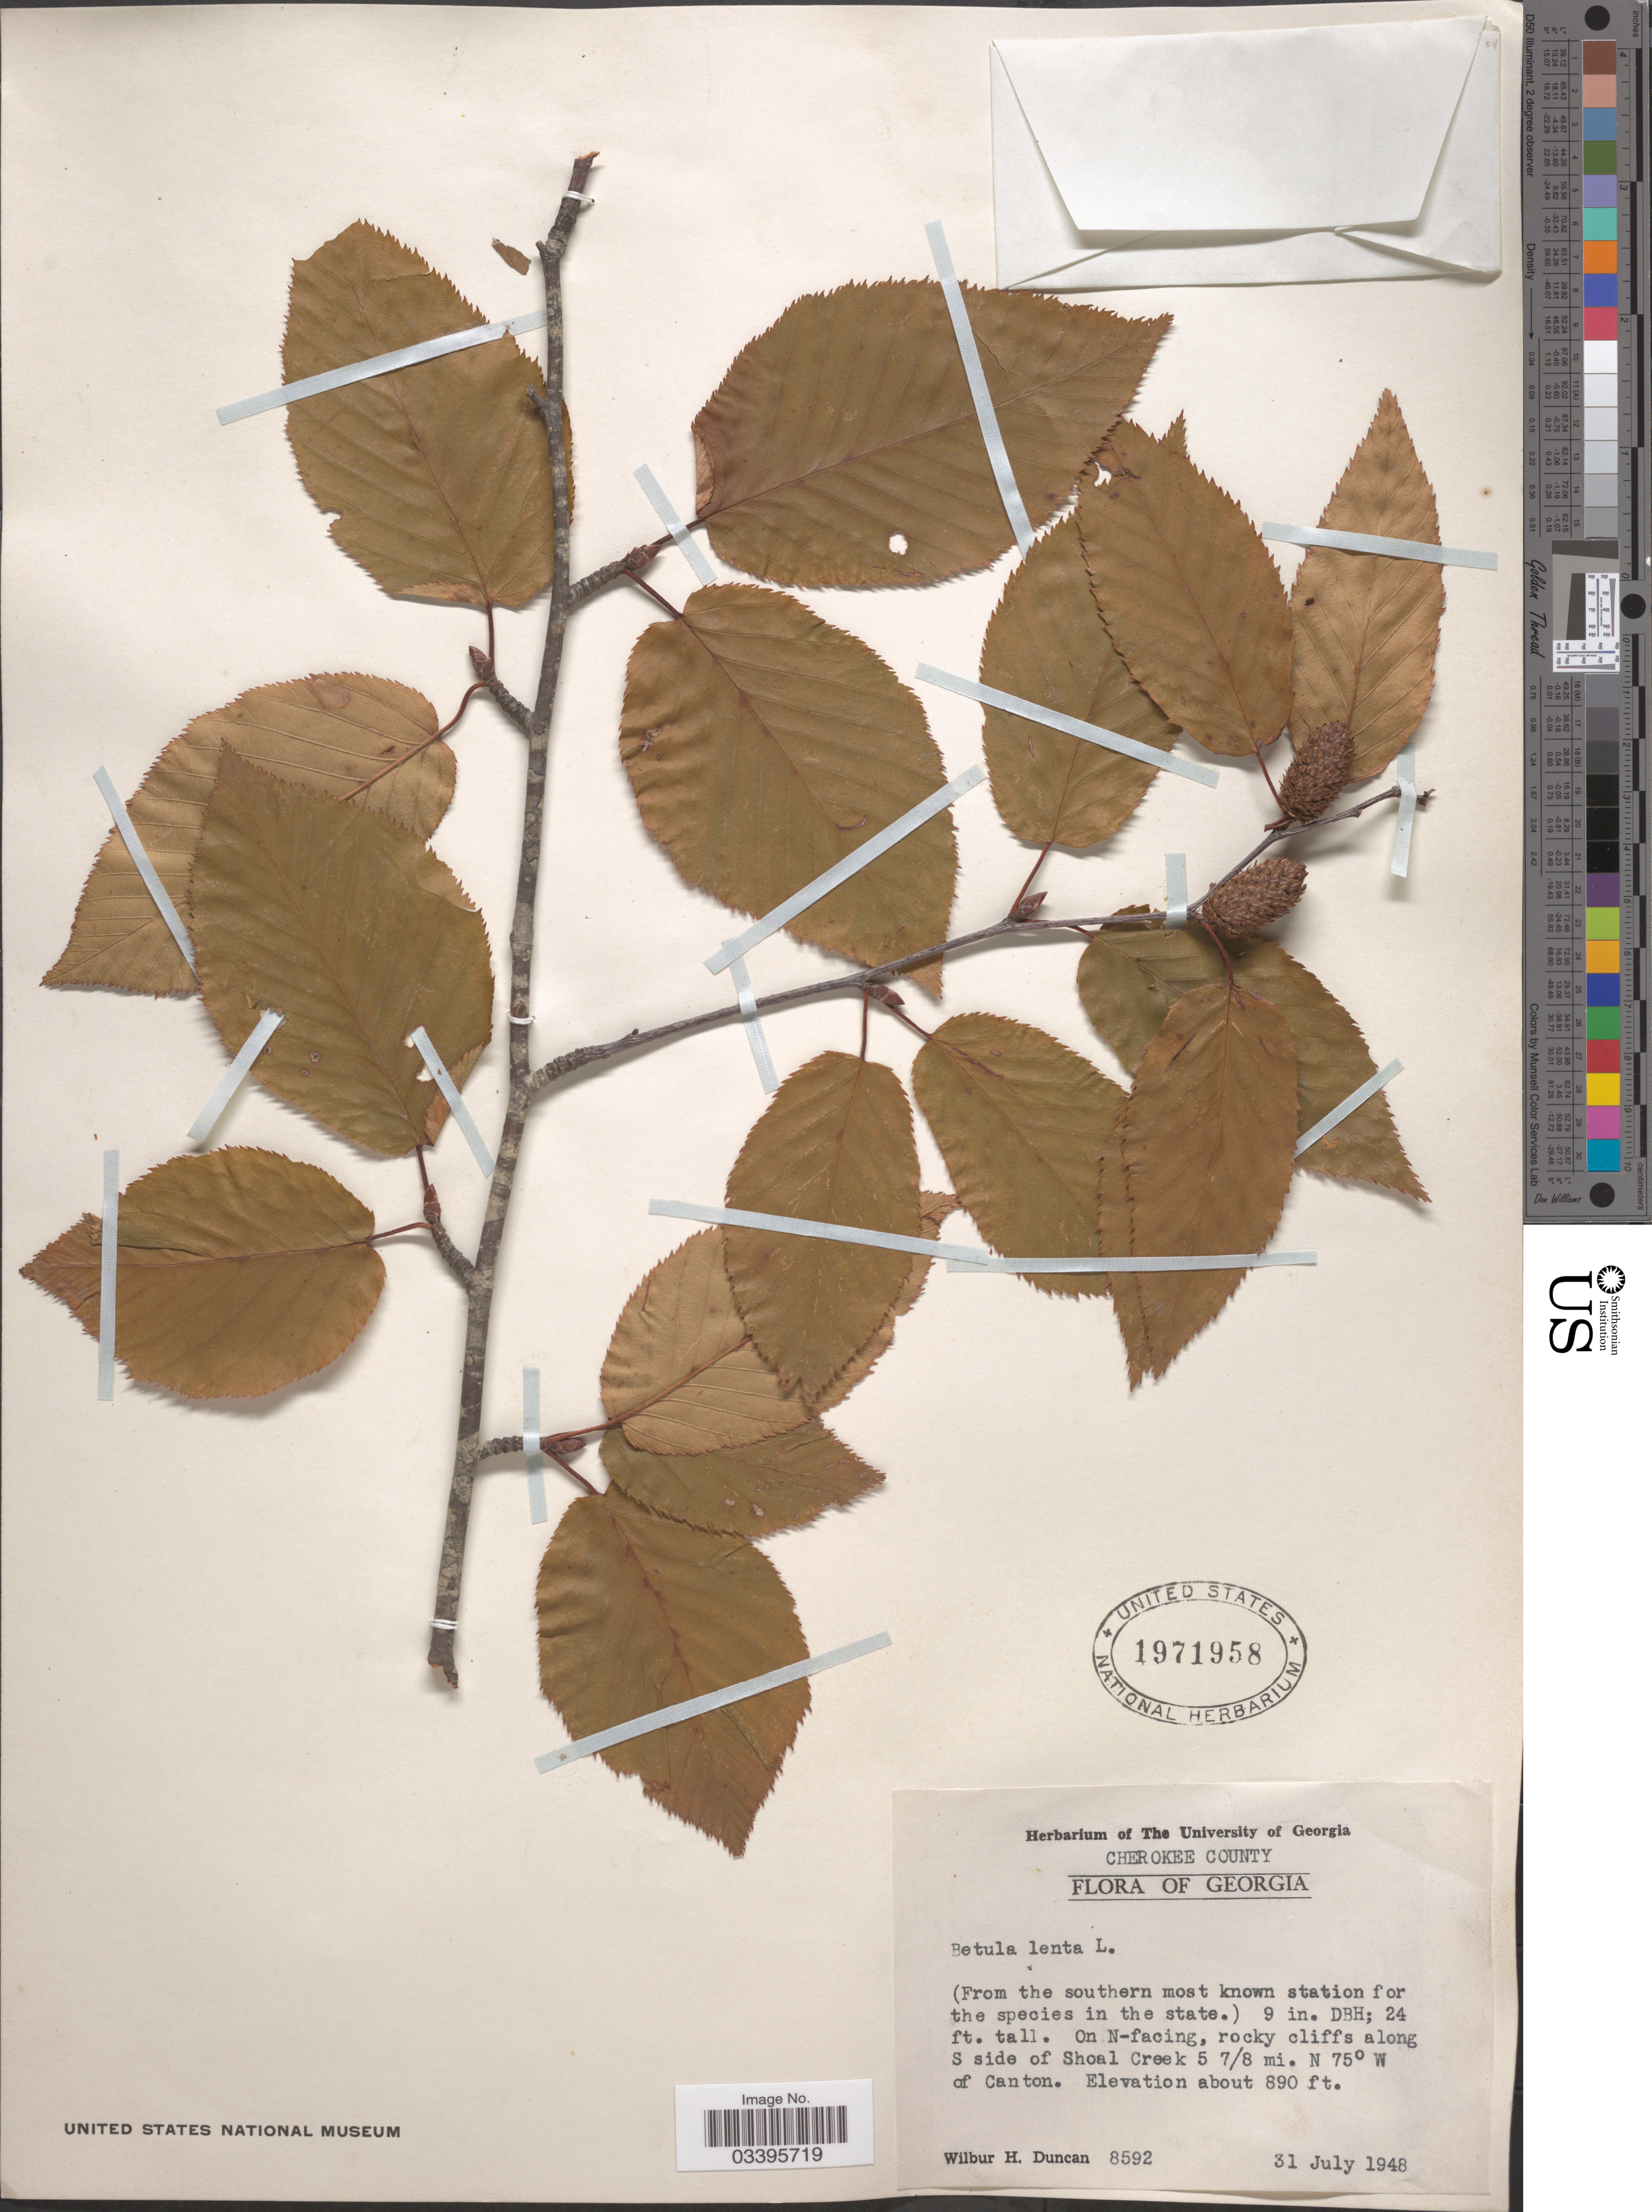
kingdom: Plantae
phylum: Tracheophyta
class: Magnoliopsida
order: Fagales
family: Betulaceae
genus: Betula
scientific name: Betula lenta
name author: L.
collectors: W. H. Duncan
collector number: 8592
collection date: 1948-07-31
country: United States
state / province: Georgia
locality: Cherokee County. On N-facing, rocky cliffs along S side of Shoal Creek 5 7/8 mi. N 75° W of Canton.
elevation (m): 271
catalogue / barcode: US 1971958